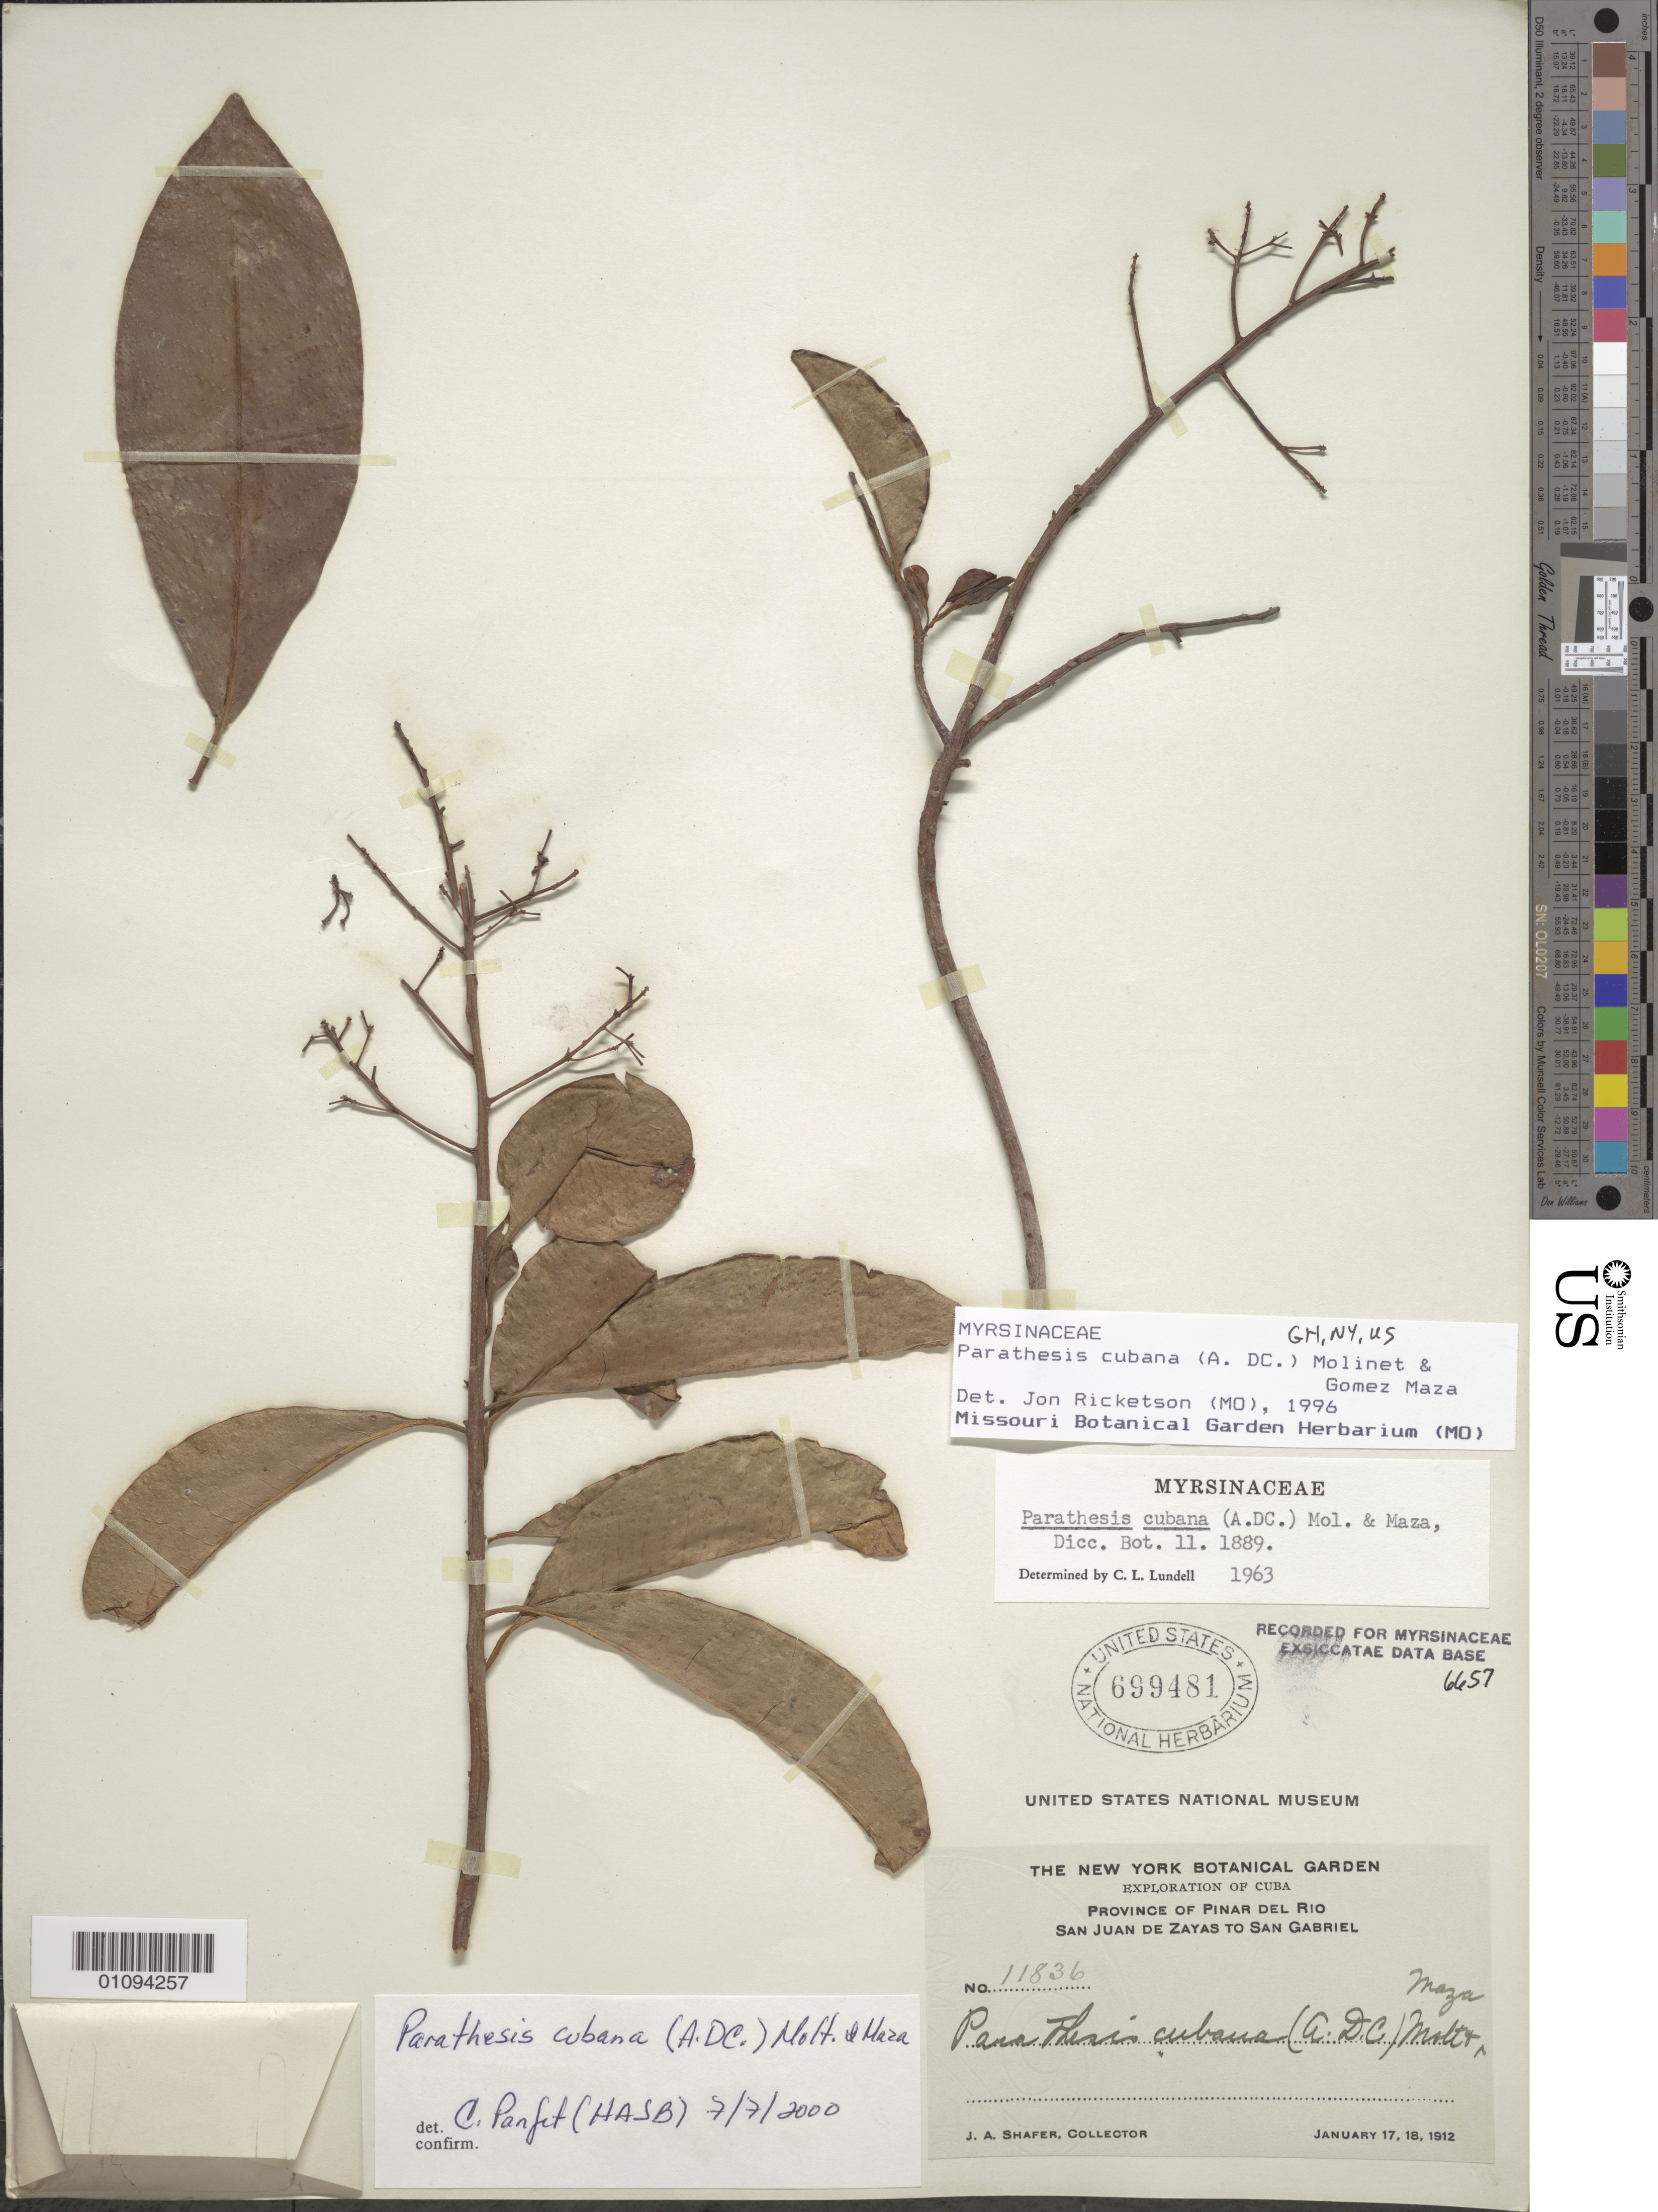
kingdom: Plantae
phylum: Tracheophyta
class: Magnoliopsida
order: Ericales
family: Primulaceae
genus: Parathesis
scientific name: Parathesis cubana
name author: (A. DC.) Molinet & M. Gómez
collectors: J. A. Shafer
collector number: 11836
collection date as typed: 17 Jan 1912 and 18 Jan 1912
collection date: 1912-01-17,1912-01-18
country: Cuba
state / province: Pinar del Río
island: Cuba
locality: San Juan de Zayas to San Gabriel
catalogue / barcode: US 699481